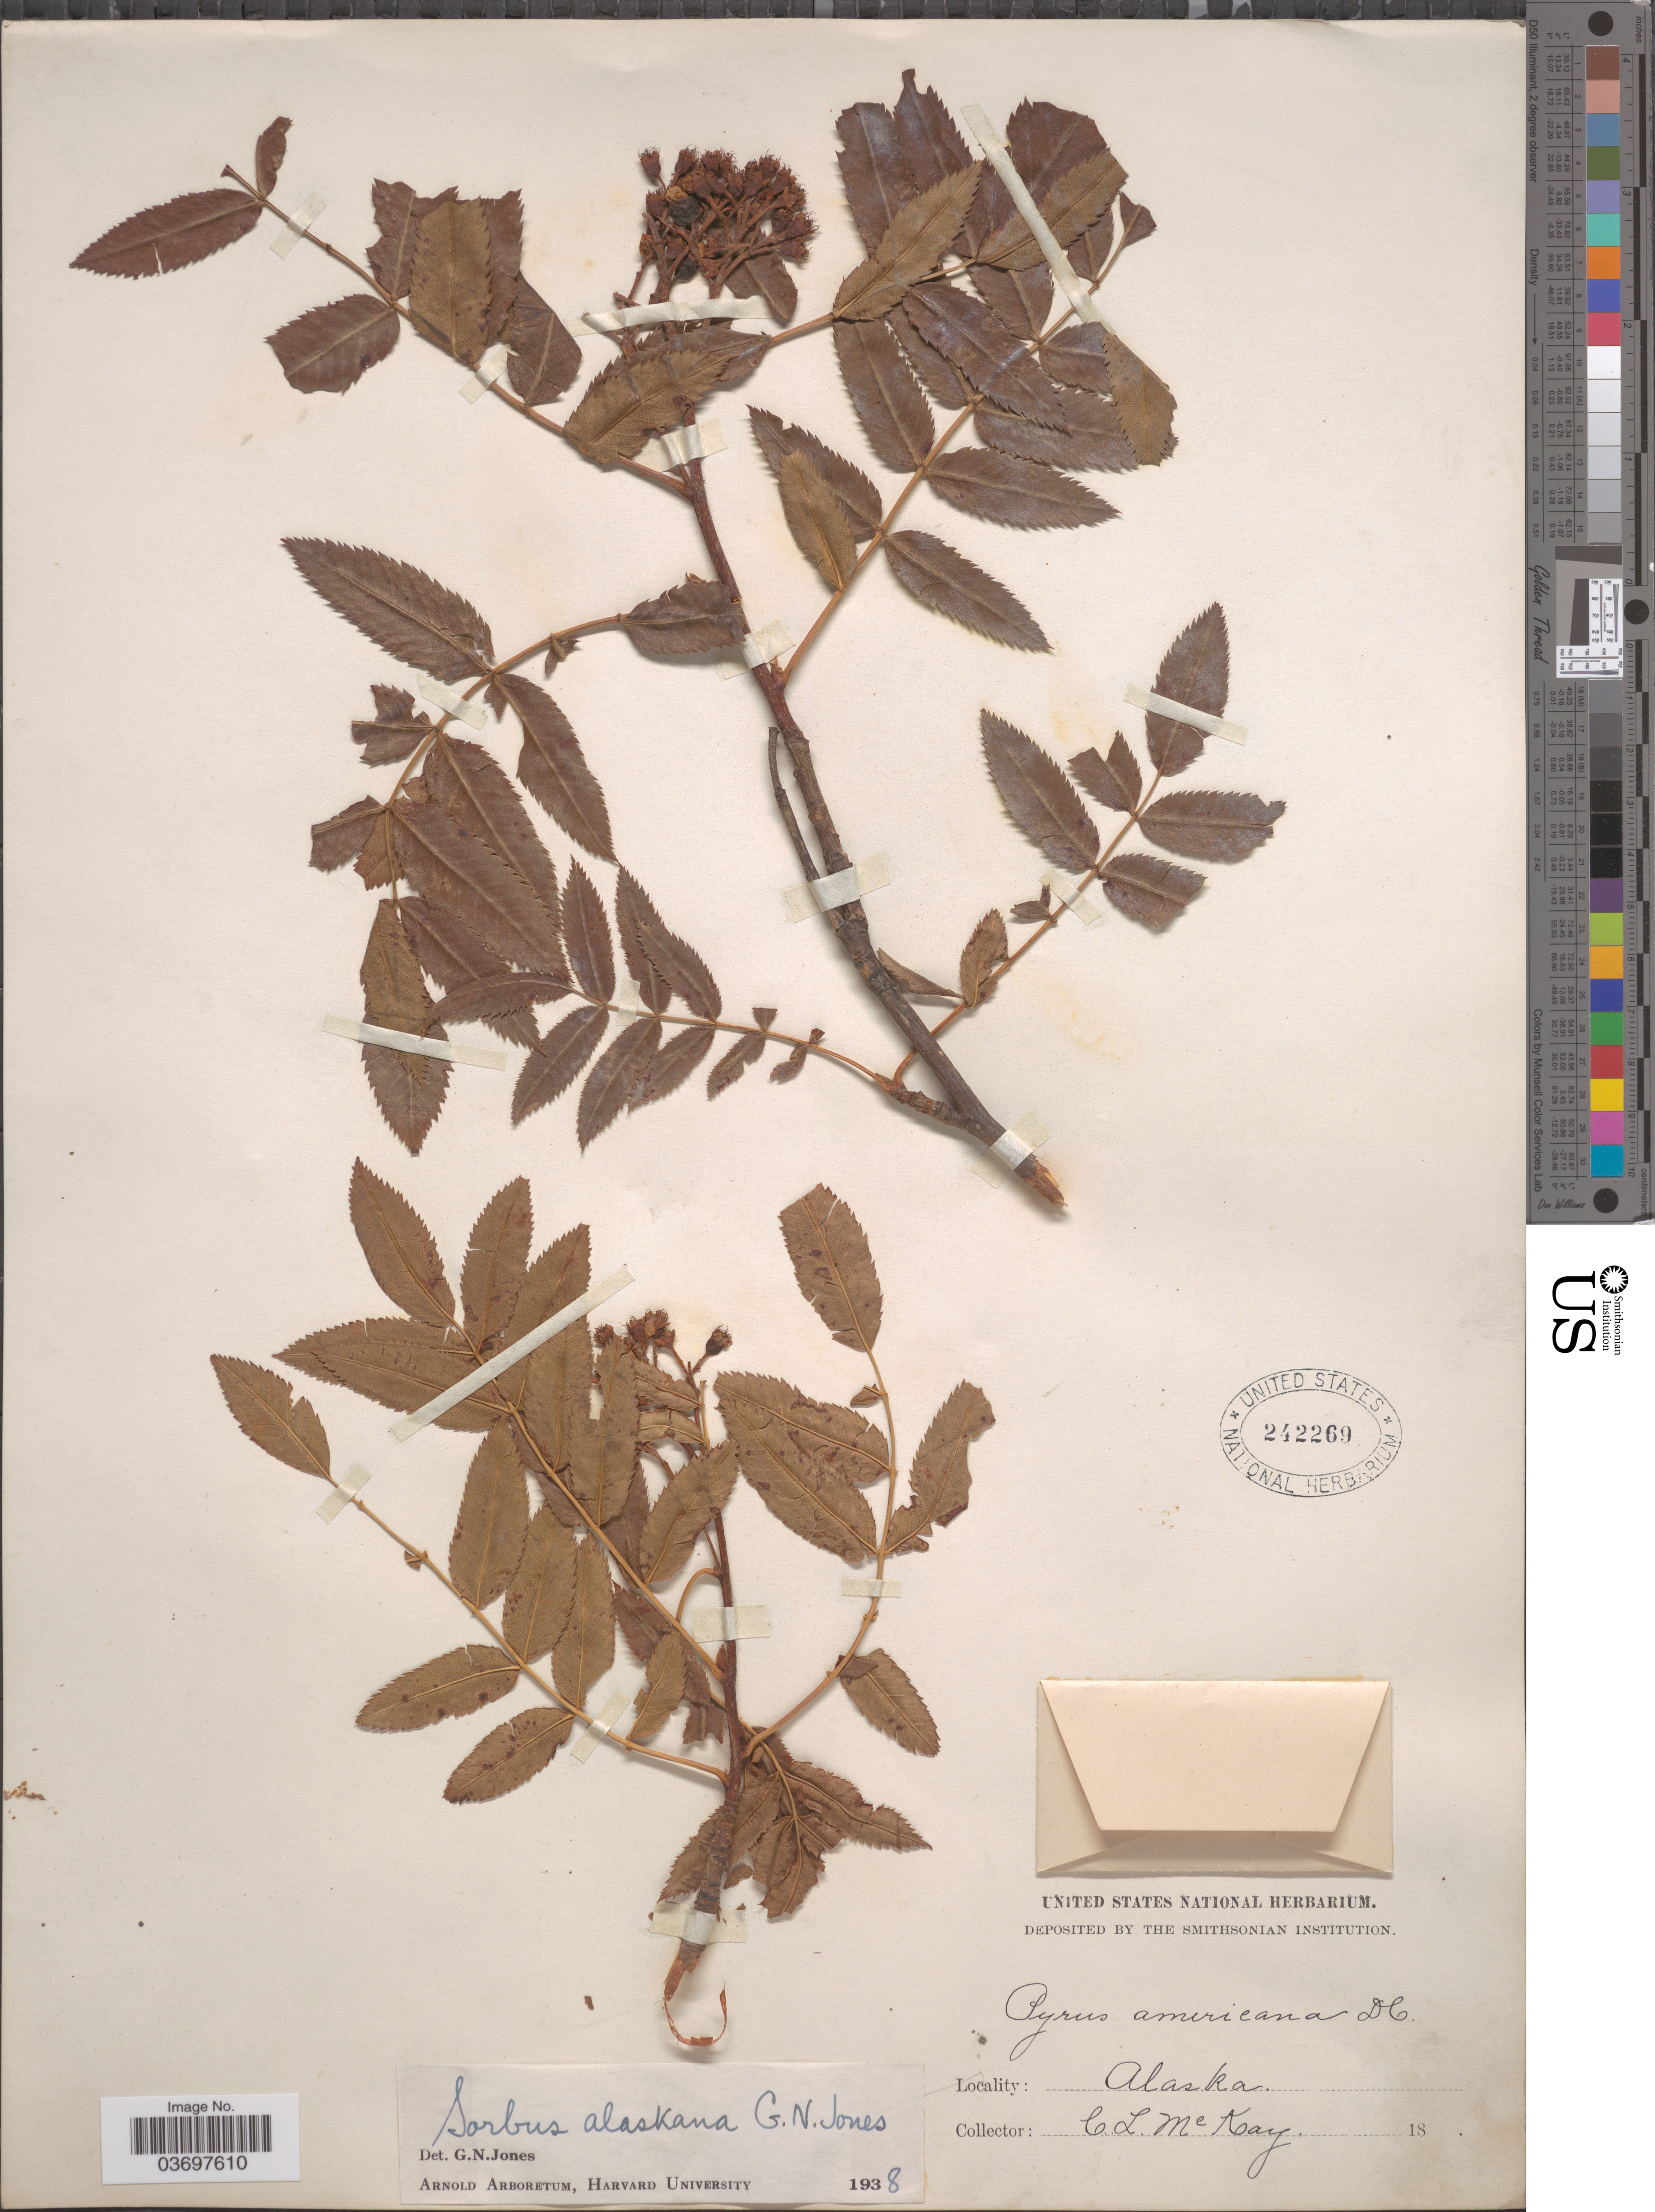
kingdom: Plantae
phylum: Tracheophyta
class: Magnoliopsida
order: Rosales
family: Rosaceae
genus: Sorbus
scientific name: Sorbus scopulina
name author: Greene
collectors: C. McKay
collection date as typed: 18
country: United States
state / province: Alaska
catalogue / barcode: US 242269